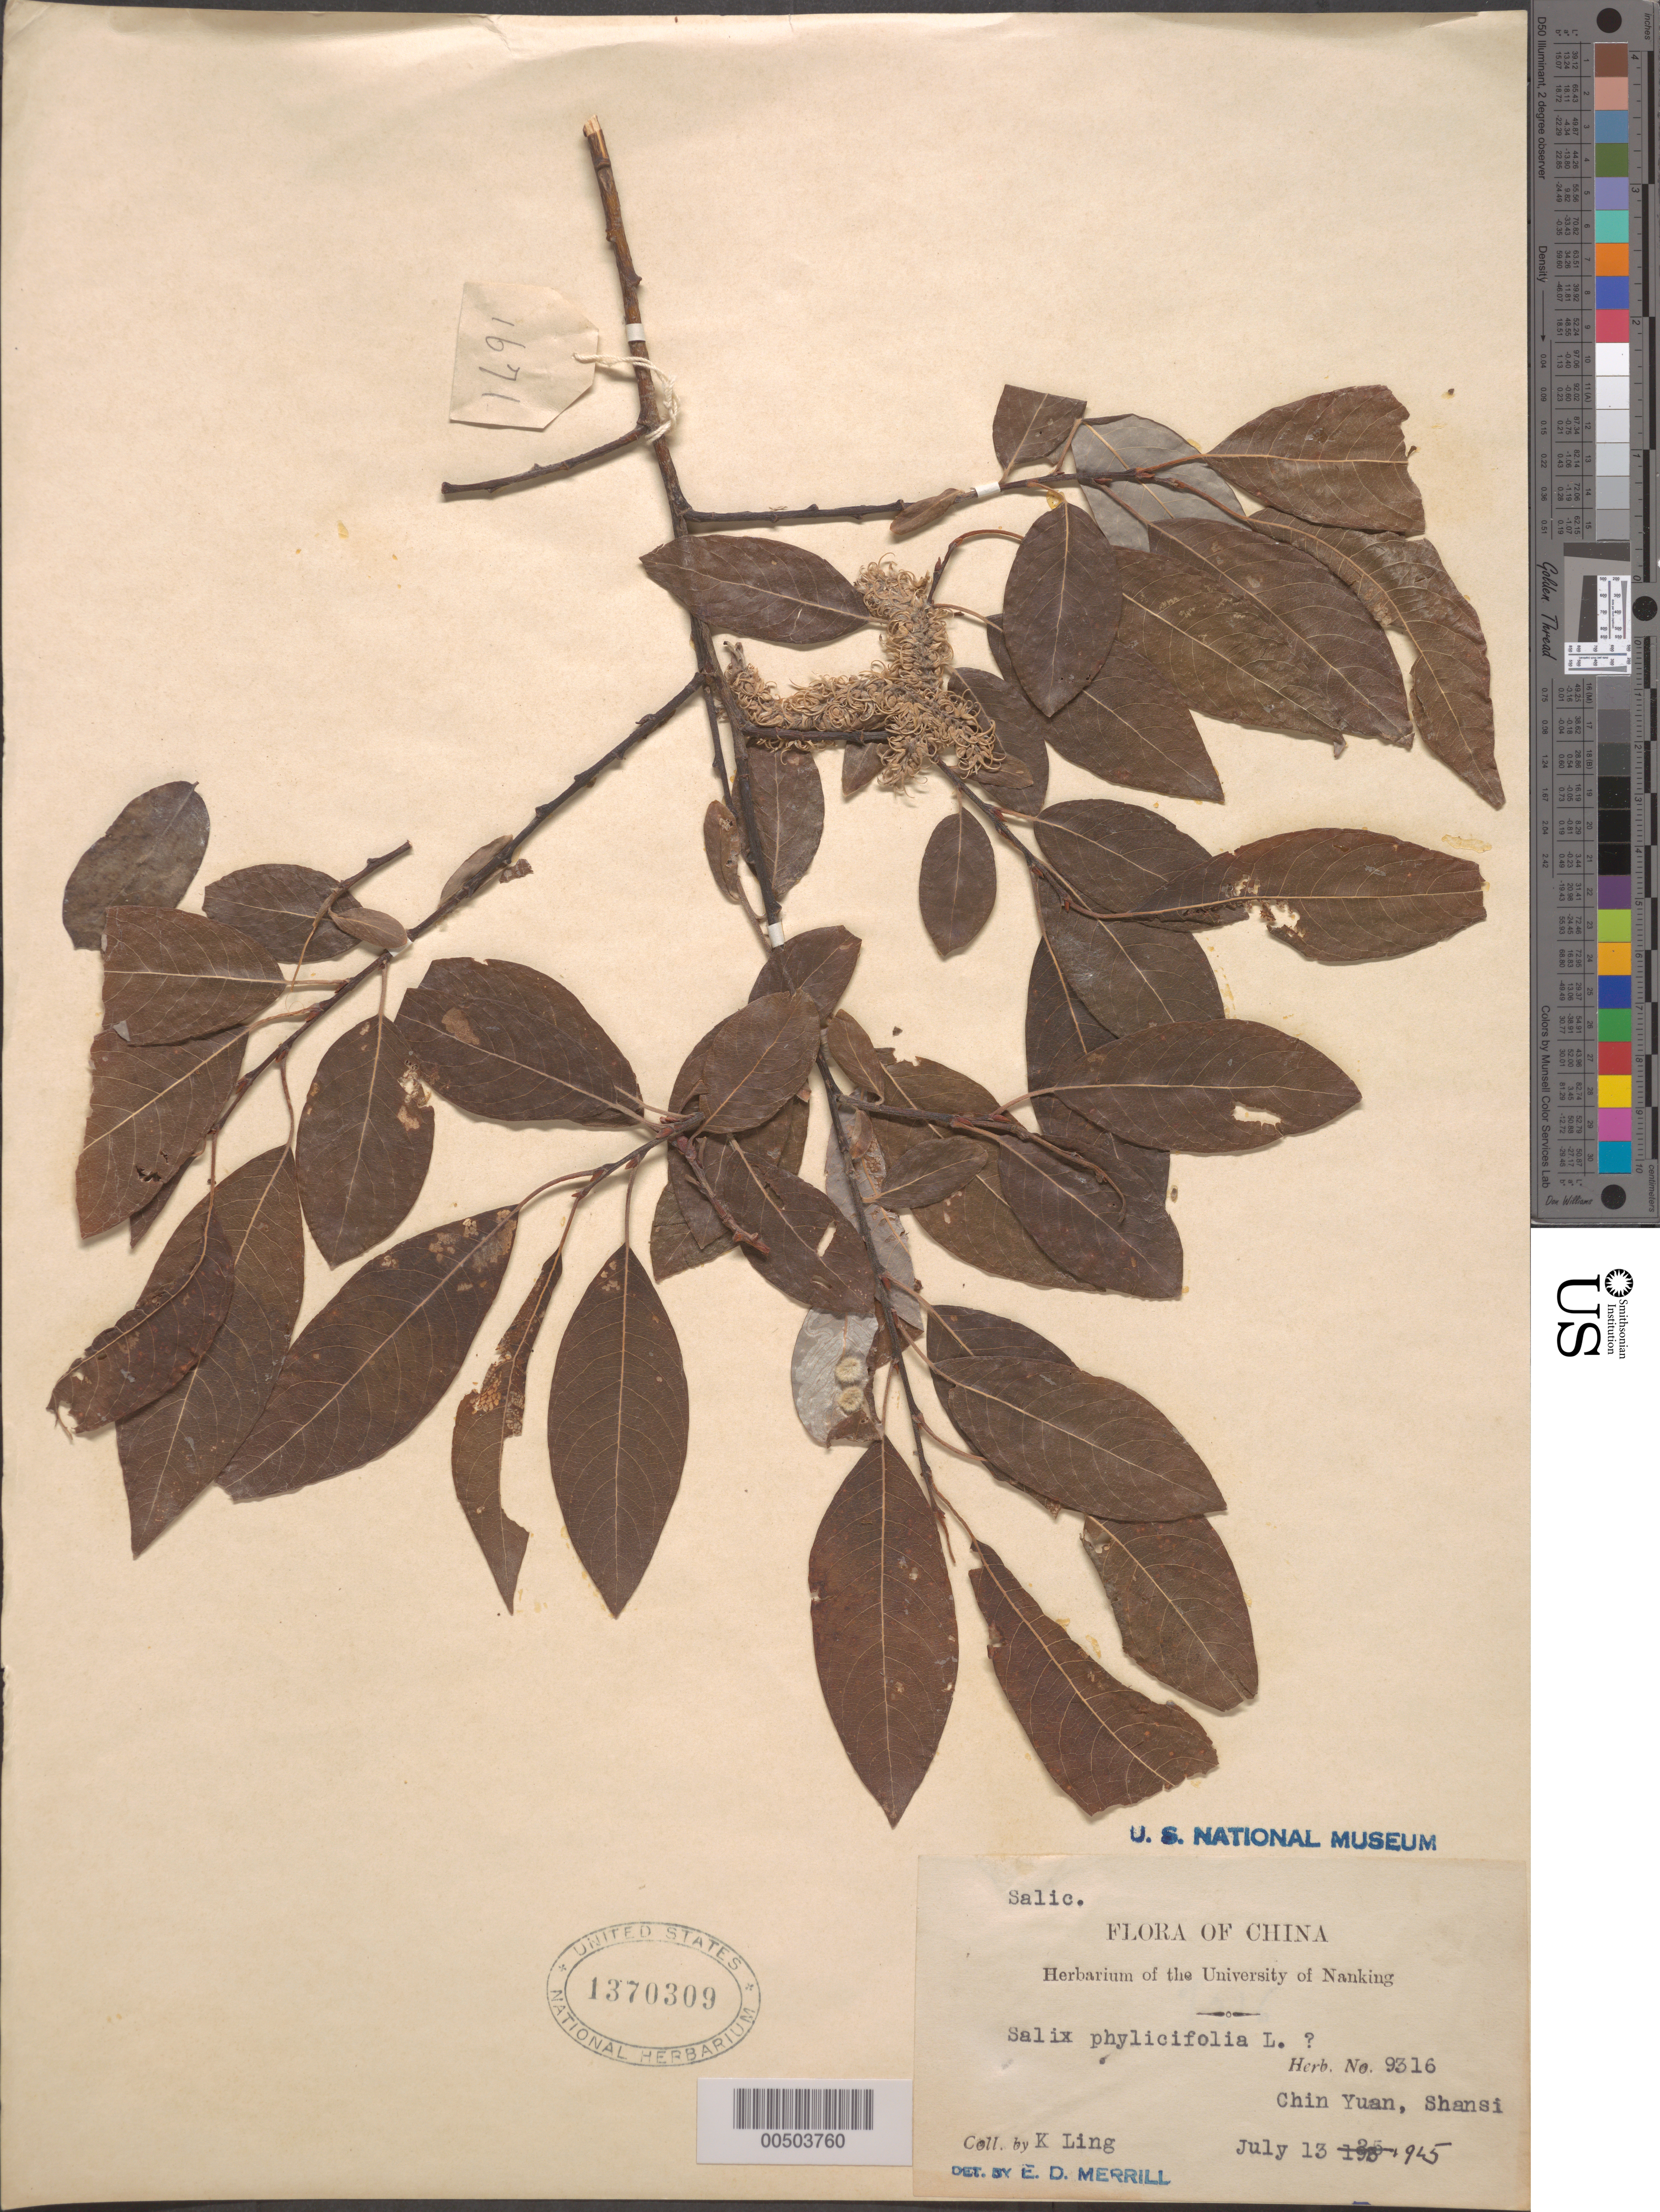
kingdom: Plantae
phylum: Tracheophyta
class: Magnoliopsida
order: Malpighiales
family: Salicaceae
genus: Salix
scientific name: Salix phylicifolia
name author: L.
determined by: Merrill, Elmer D.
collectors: K. Ling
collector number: herb. no. 9316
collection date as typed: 13 Jul 1925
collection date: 1925-07-13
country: China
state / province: Shanxi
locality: Chin Yuan District (Ch'in-yüan Hsien or Qinyuan Xian?)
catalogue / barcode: US 1370309